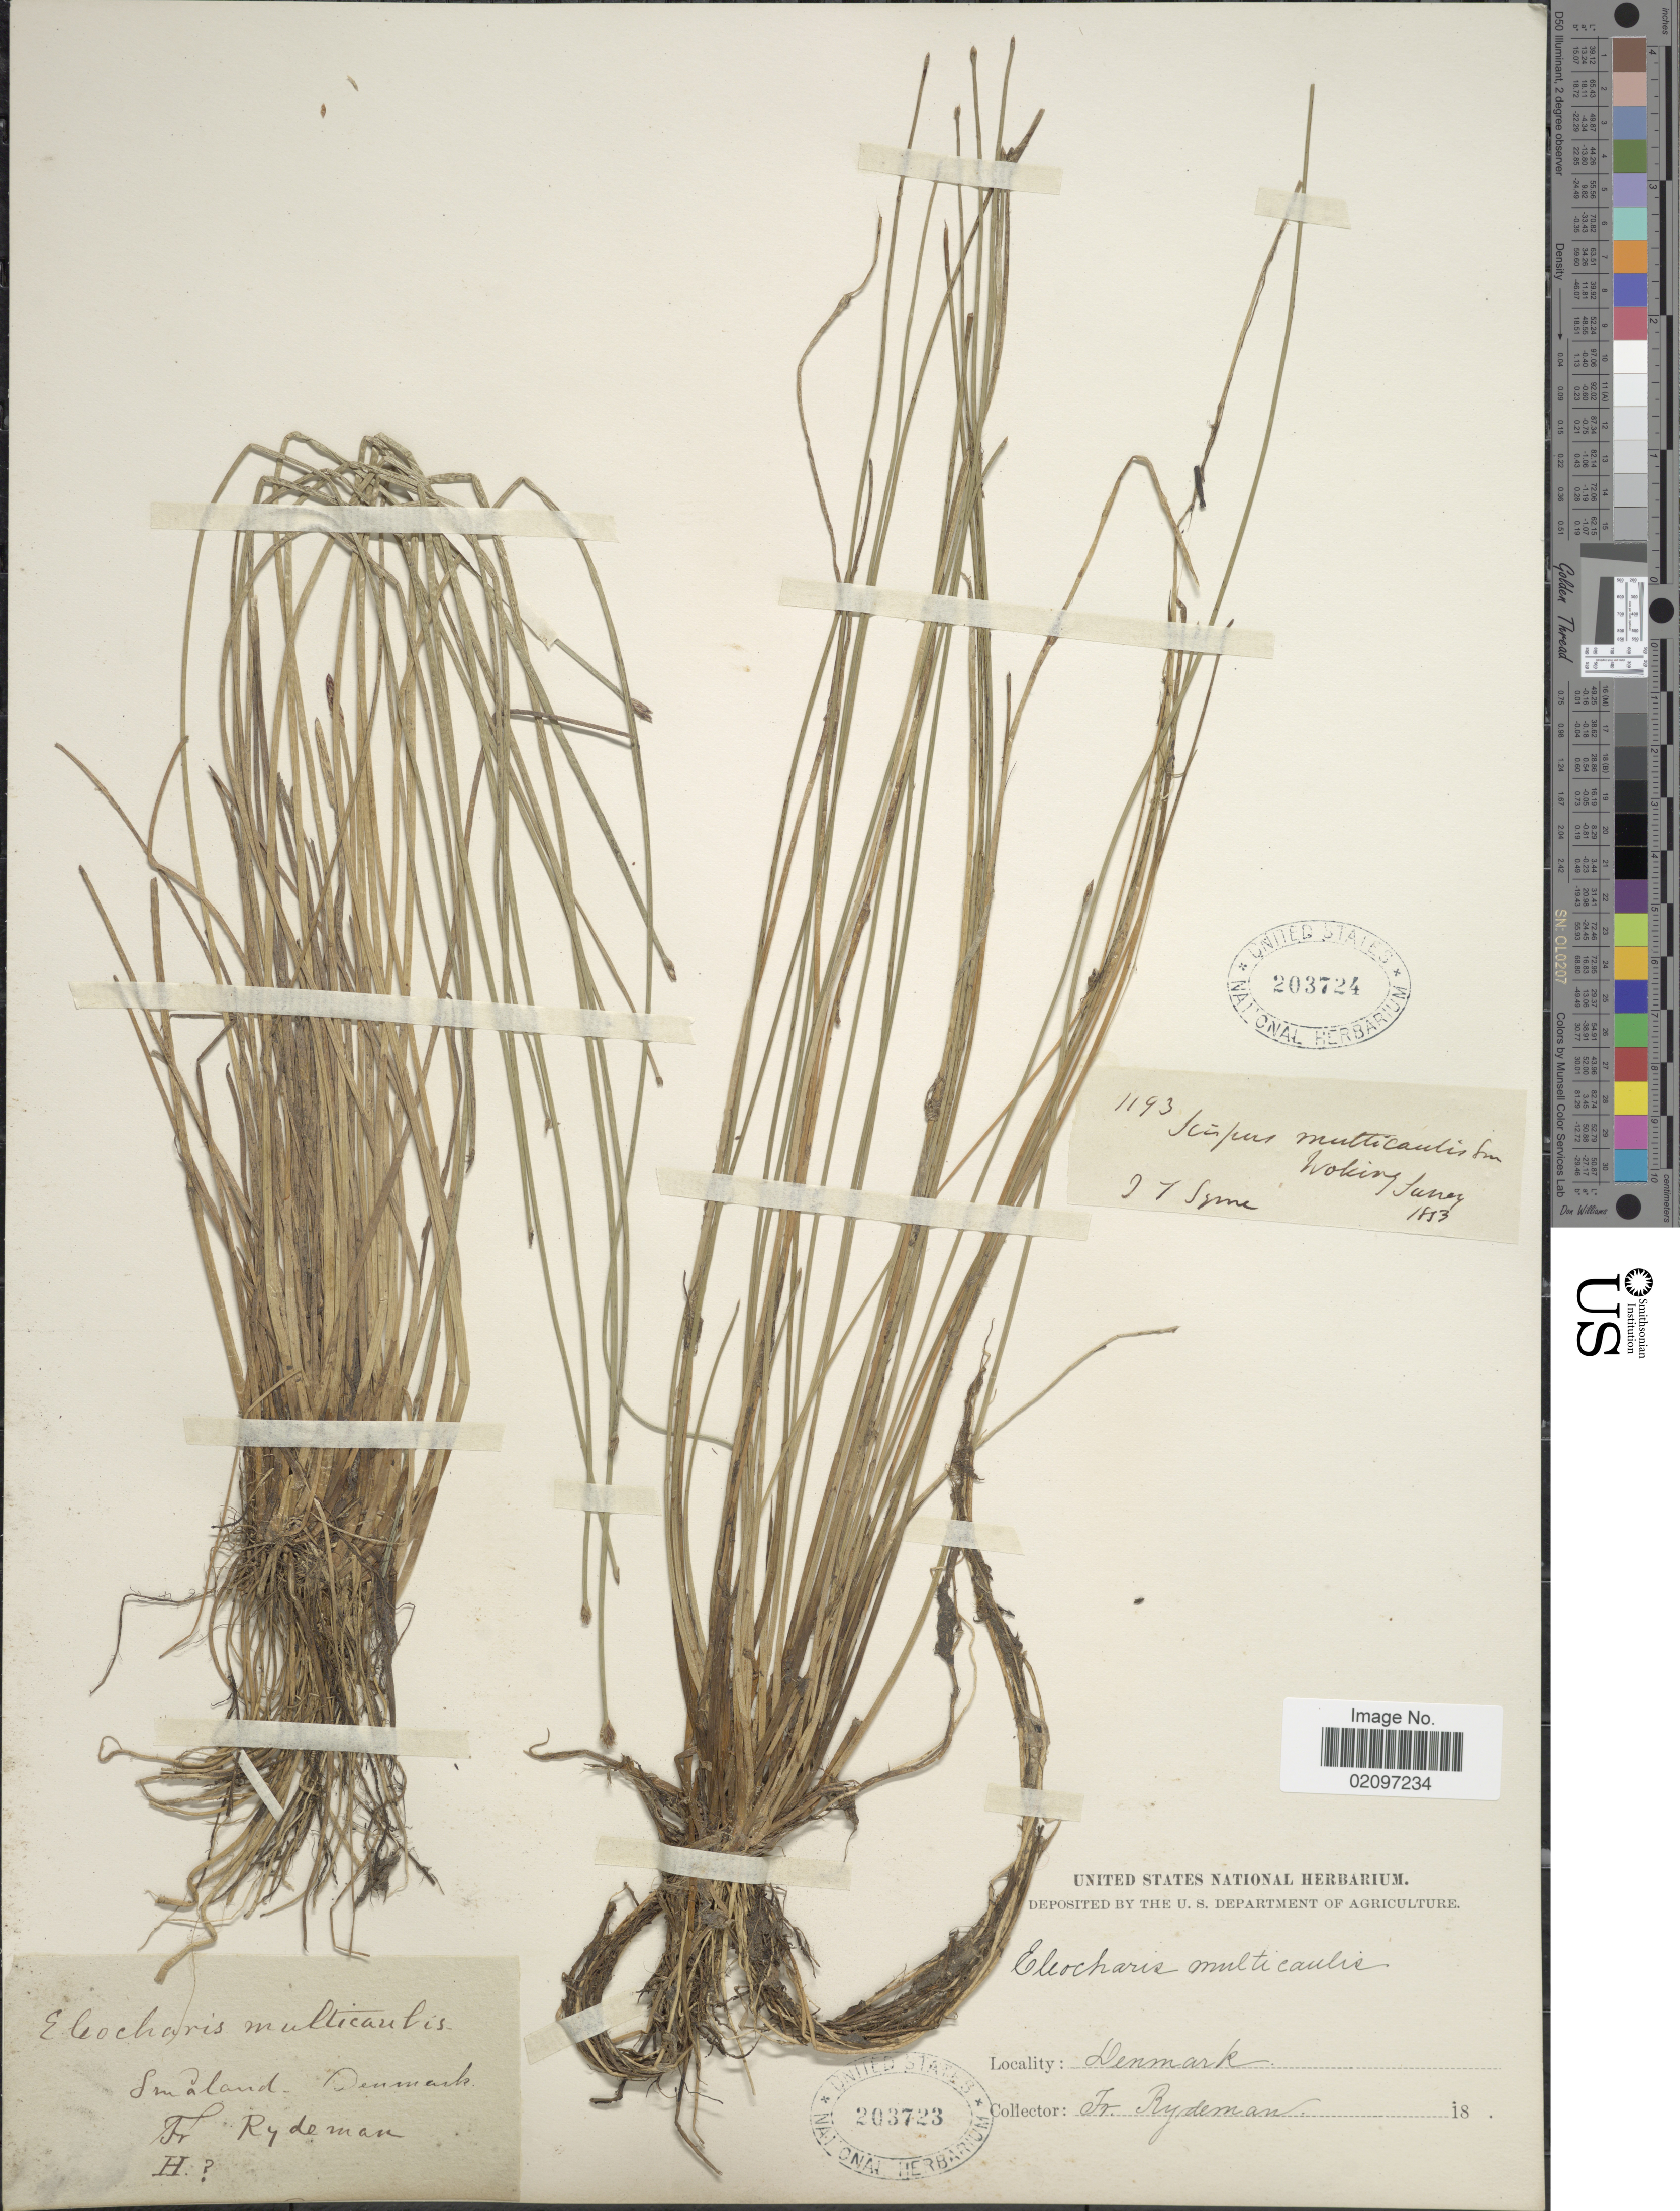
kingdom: Plantae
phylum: Tracheophyta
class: Liliopsida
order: Poales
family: Cyperaceae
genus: Eleocharis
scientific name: Eleocharis multicaulis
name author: (Sm.) Desv.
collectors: Rydeman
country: Denmark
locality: Smaland, Denmark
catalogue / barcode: US 203723